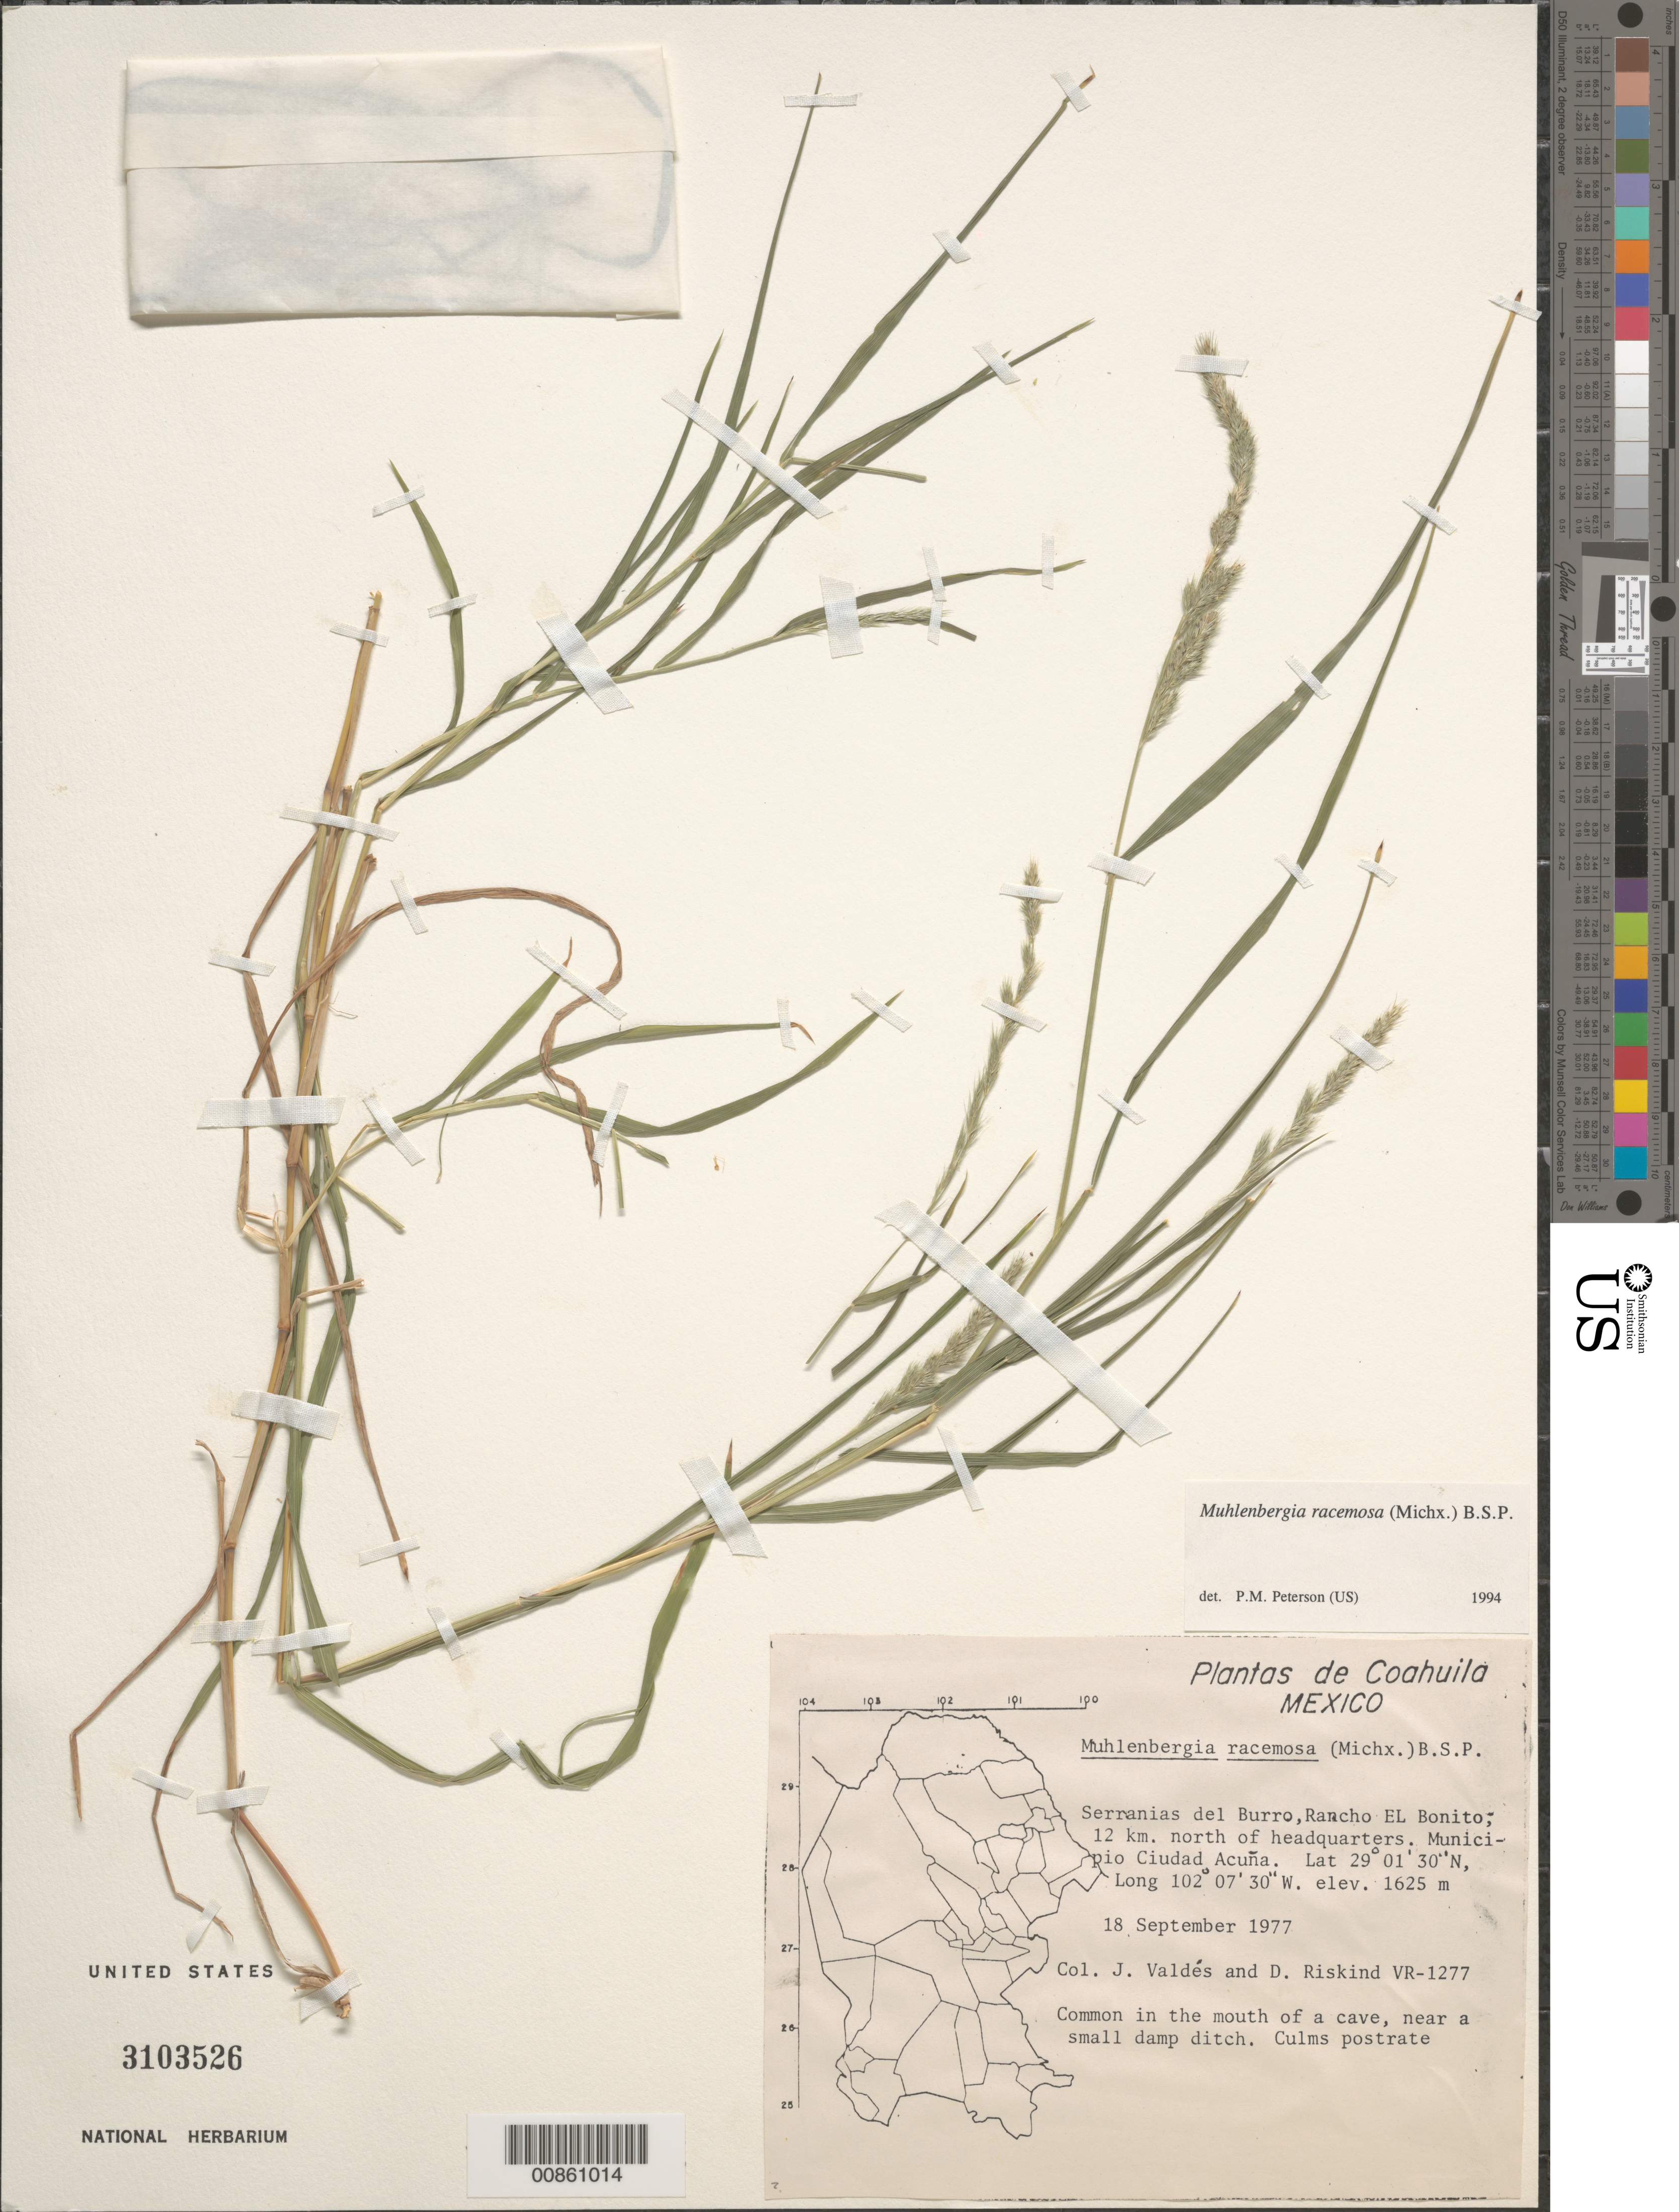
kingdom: Plantae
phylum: Tracheophyta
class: Liliopsida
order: Poales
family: Poaceae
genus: Muhlenbergia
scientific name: Muhlenbergia racemosa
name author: (Michx.) Britton et al.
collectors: J. Valdés & D. Riskind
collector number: VR-1277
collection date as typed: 18 Sep 1977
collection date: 1977-09-18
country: Mexico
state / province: Coahuila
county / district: Acuña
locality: Serranías del Burro, rancho El Bonito, 12 km N of headquarters, mpio. Acuña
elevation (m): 1625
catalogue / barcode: US 3103526